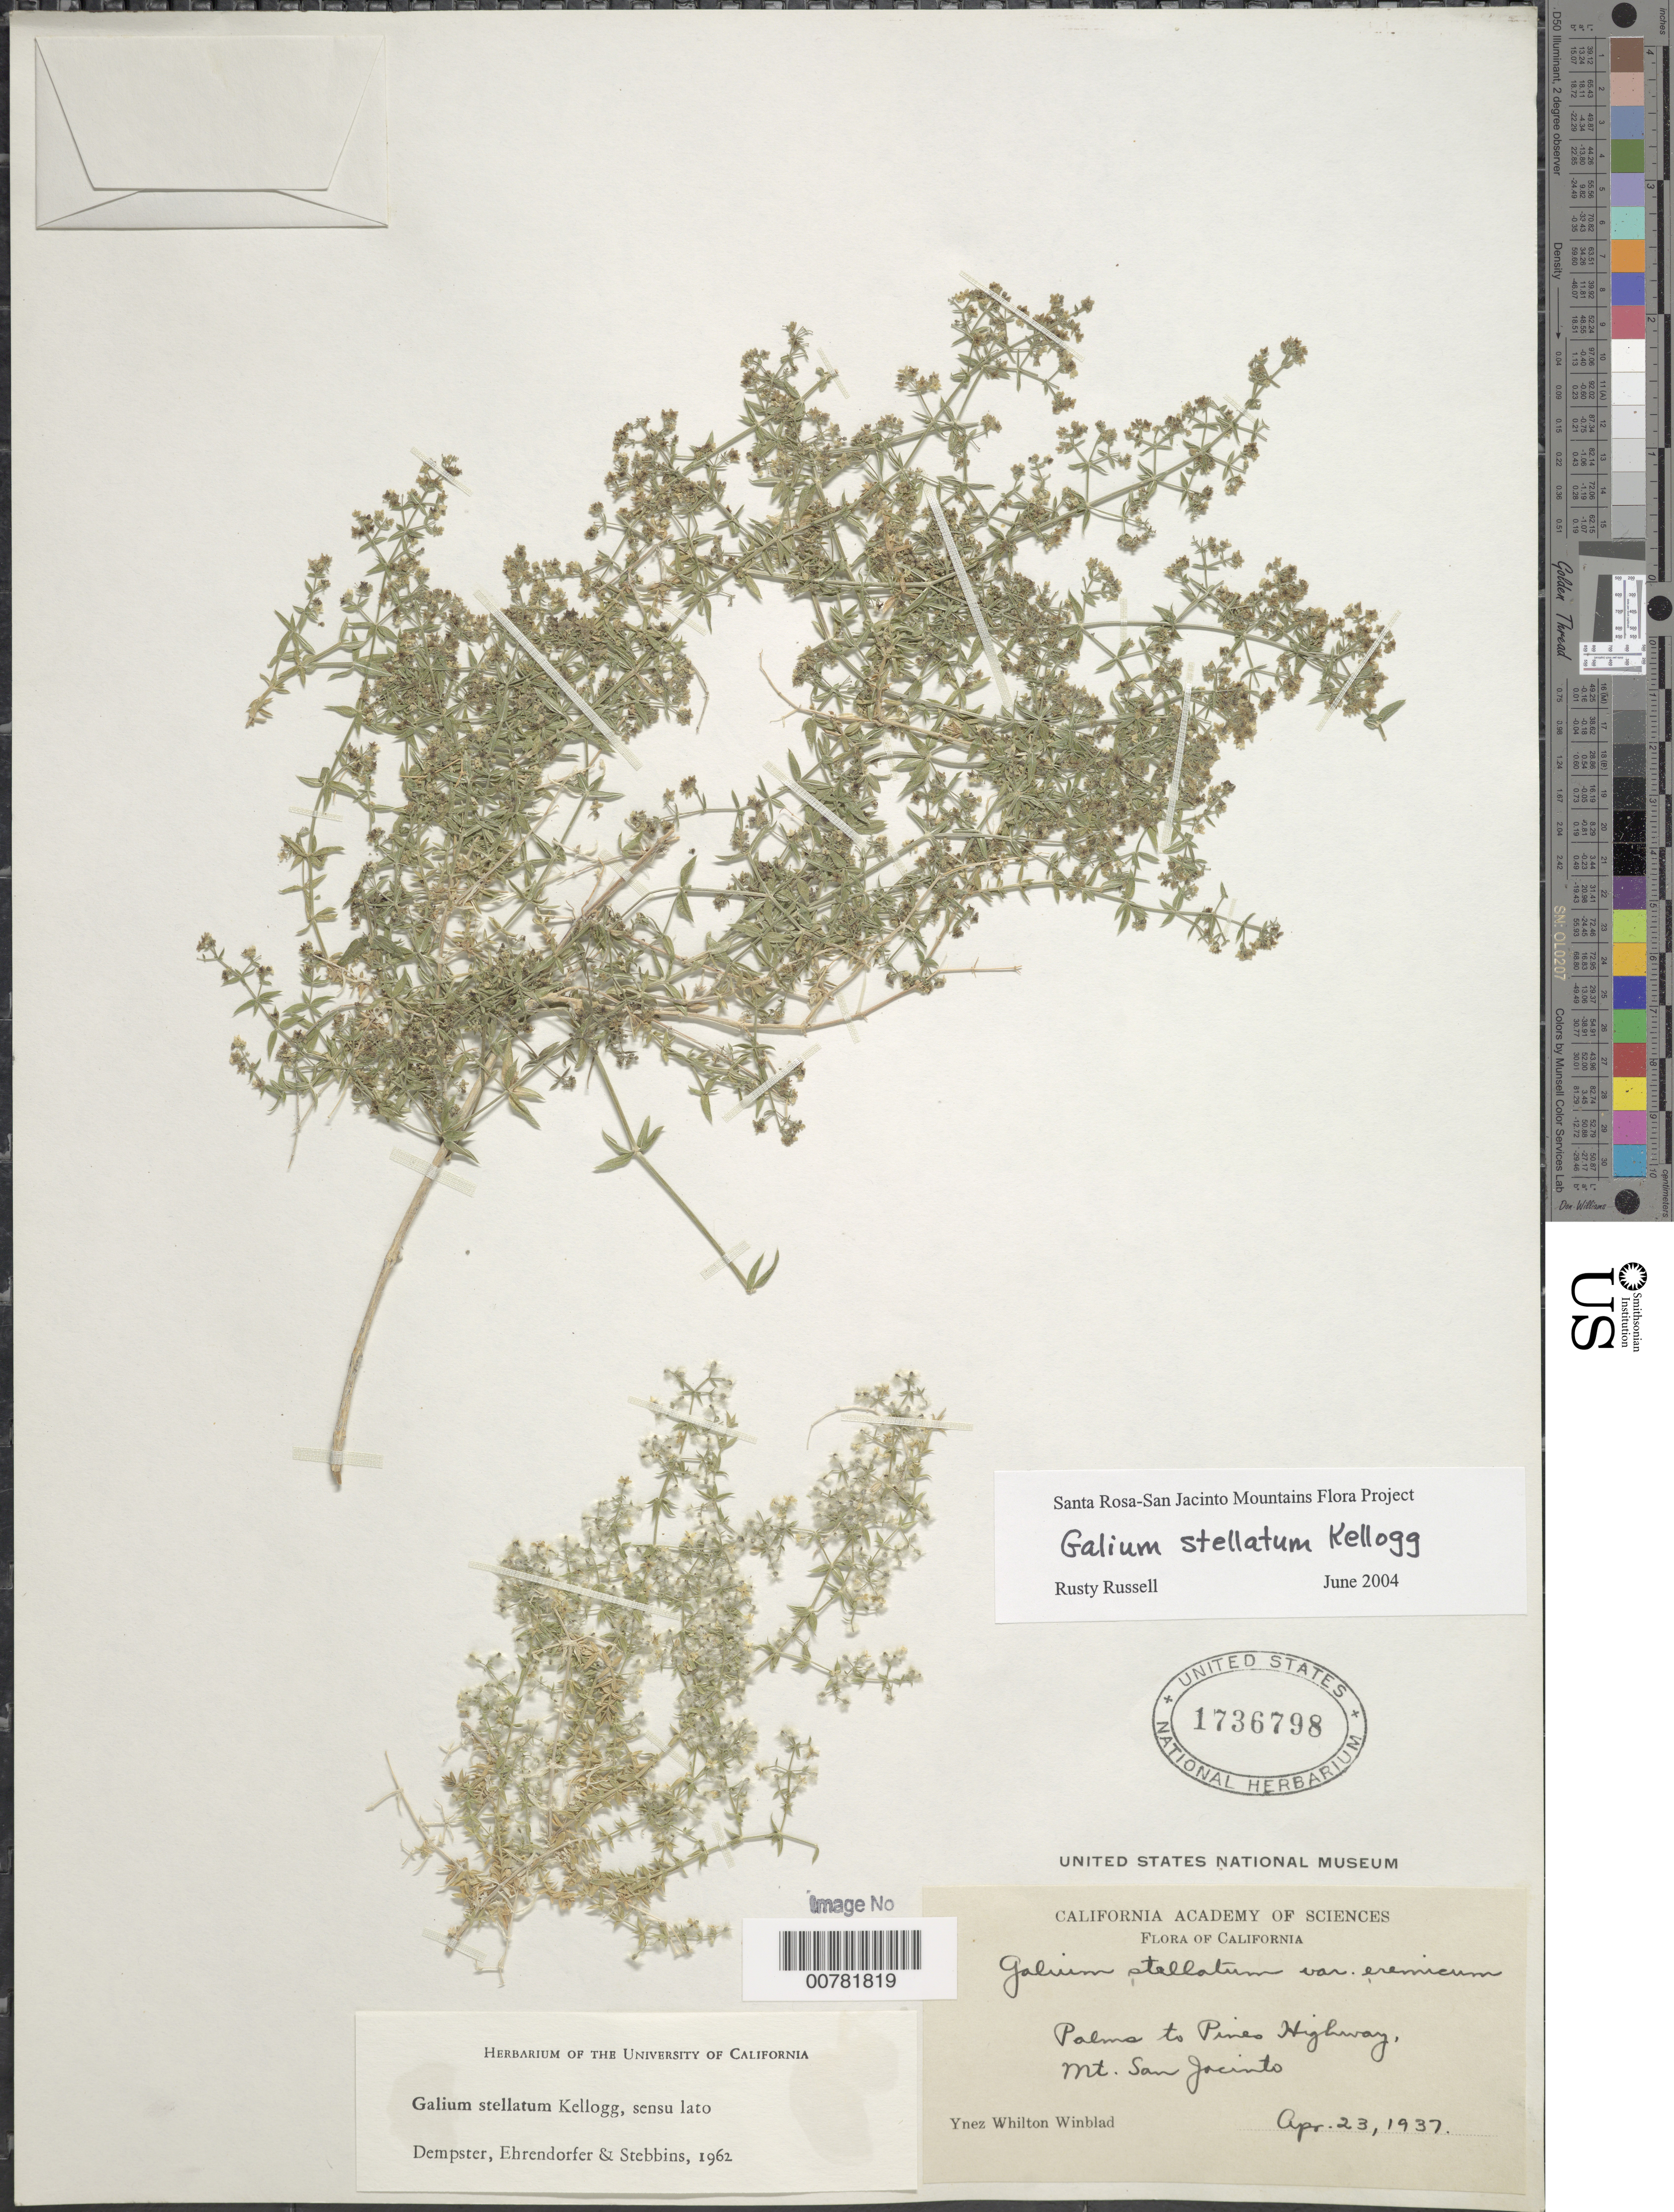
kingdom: Plantae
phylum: Tracheophyta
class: Magnoliopsida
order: Gentianales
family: Rubiaceae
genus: Galium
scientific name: Galium stellatum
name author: Kellogg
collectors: Y. Winblad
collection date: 1937-04-23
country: United States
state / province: California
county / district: Riverside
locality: Palms to Pines Highway, Mt. San Jacinto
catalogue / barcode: US 1736798